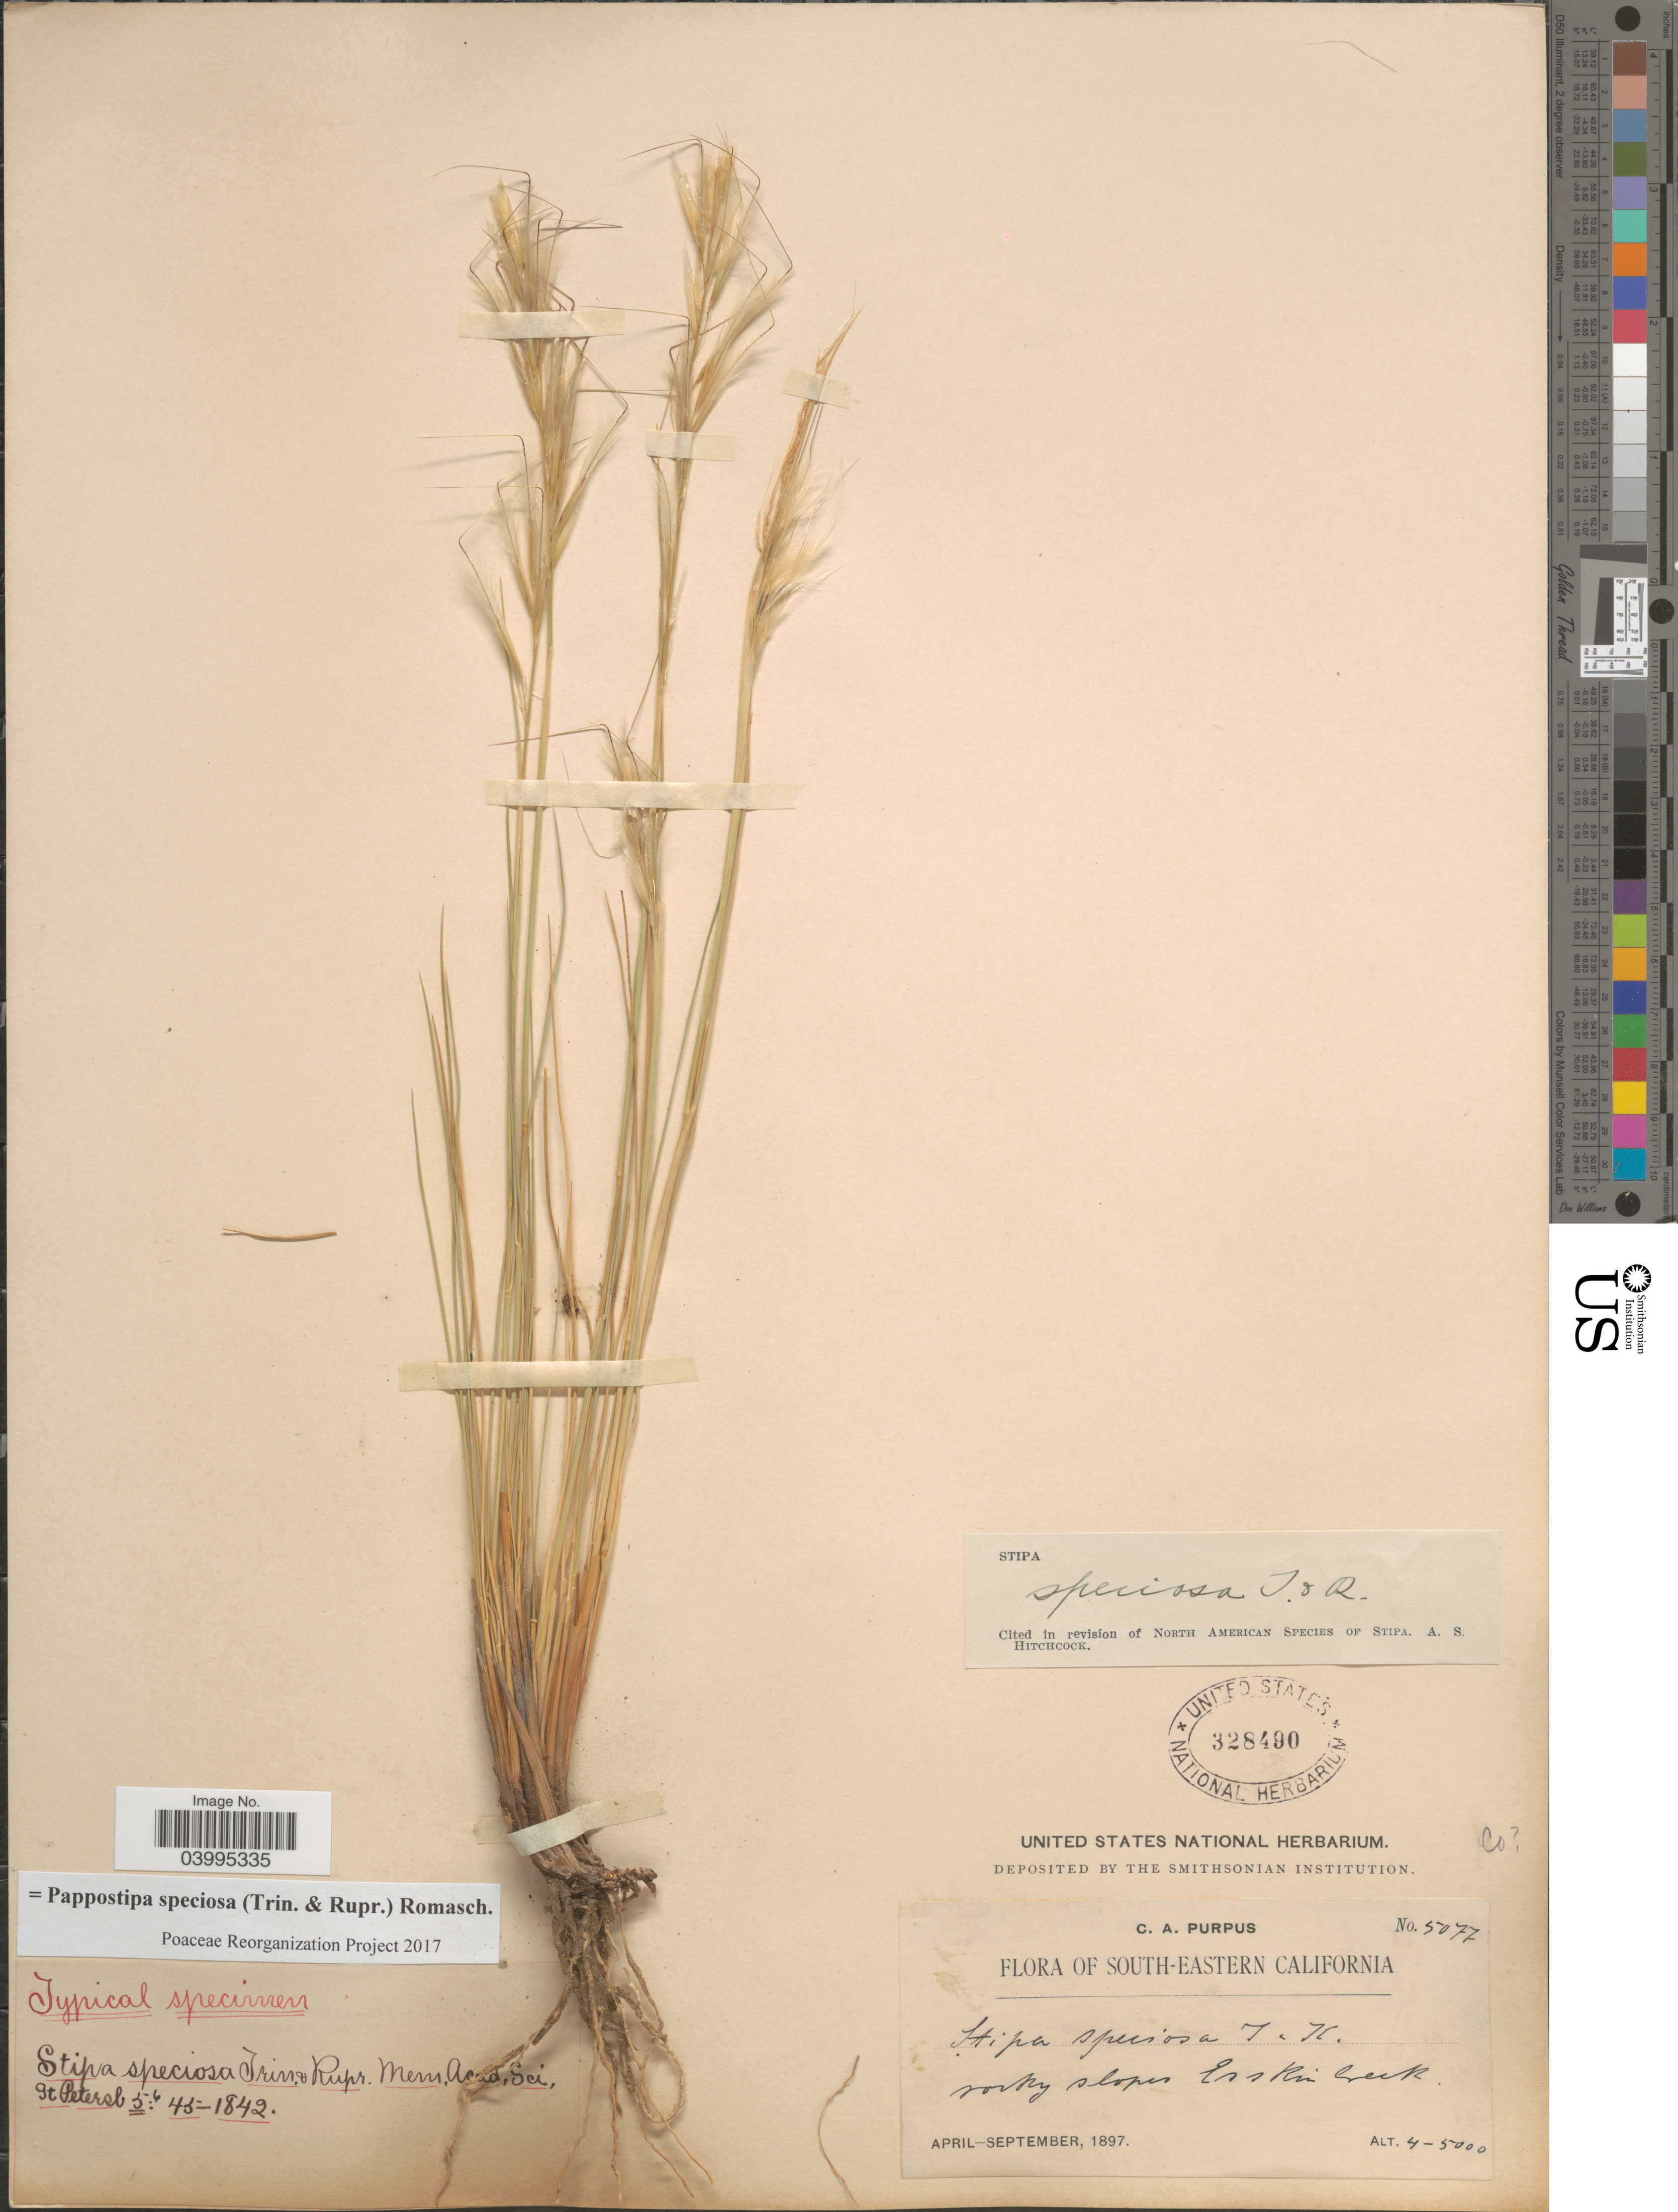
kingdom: Plantae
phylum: Tracheophyta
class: Liliopsida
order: Poales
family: Poaceae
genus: Pappostipa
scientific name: Pappostipa speciosa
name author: (Trin. & Rupr.) Romasch.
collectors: C. A. Purpus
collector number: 5077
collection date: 1897-04/1897-09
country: United States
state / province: California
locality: South-eastern California. Rocky slopes Erskine Creek.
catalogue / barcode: US 328490